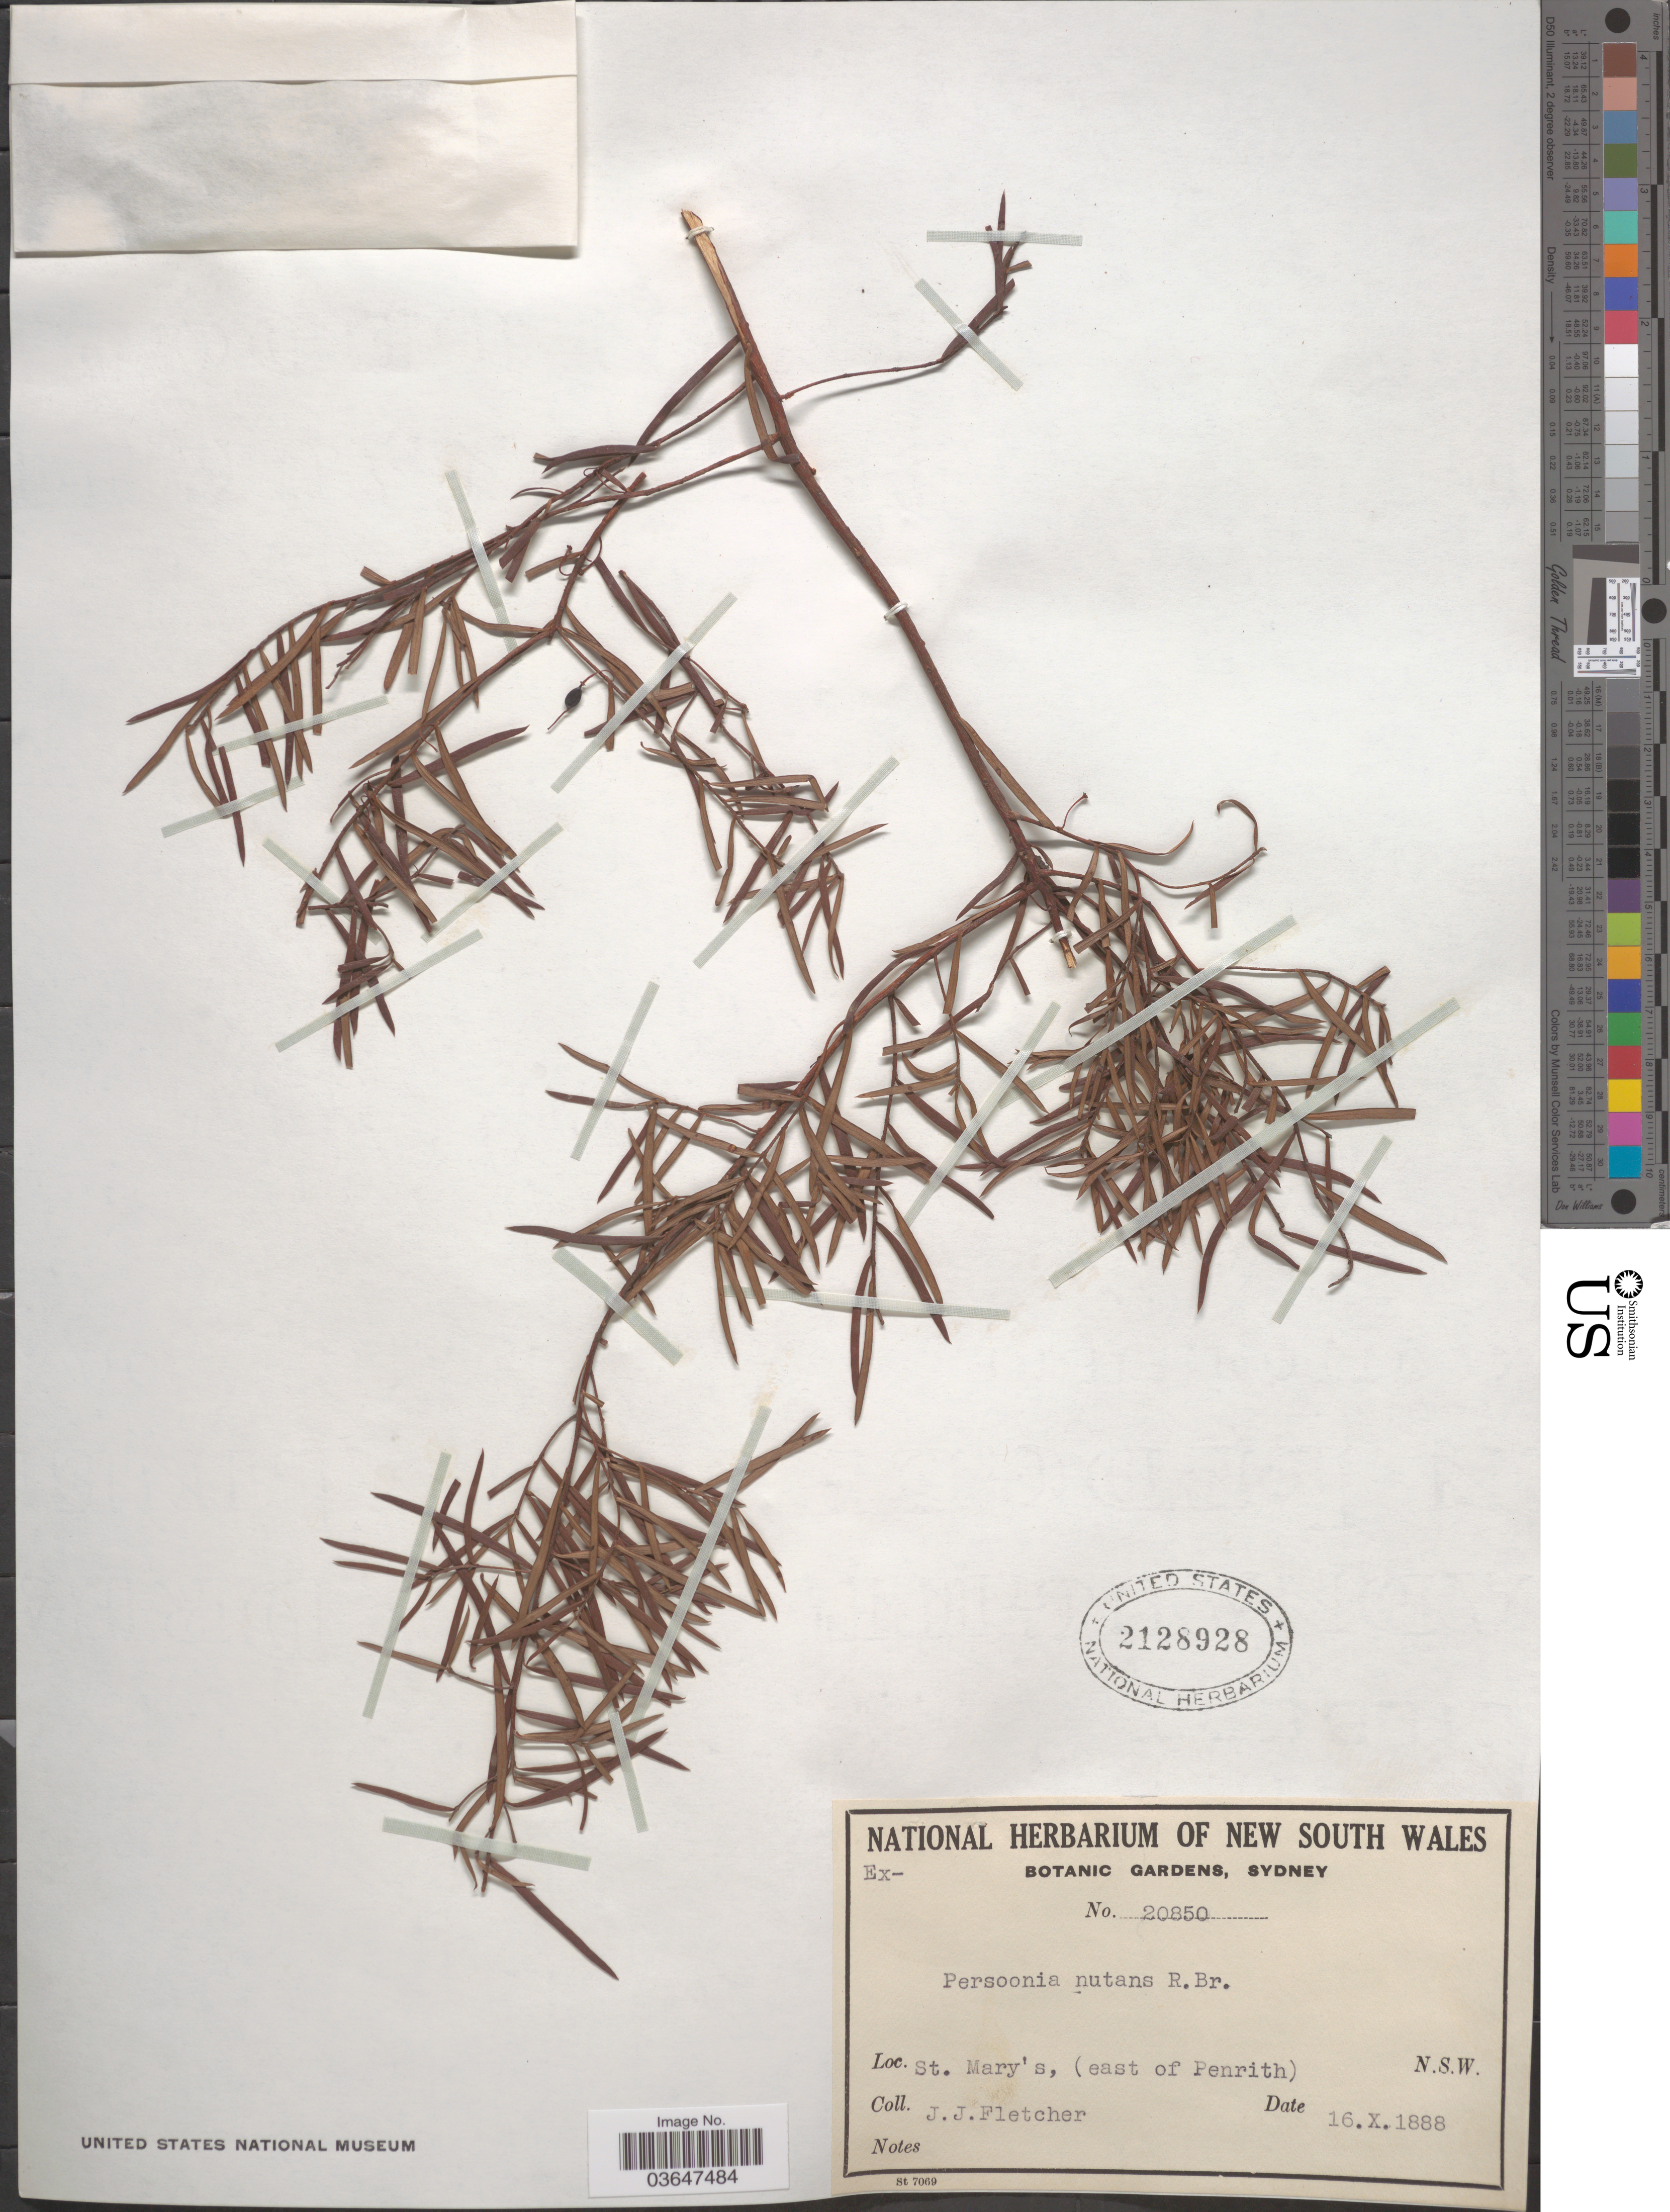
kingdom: Plantae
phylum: Tracheophyta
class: Magnoliopsida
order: Proteales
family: Proteaceae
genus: Persoonia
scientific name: Persoonia nutans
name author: R. Br.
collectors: J. Fletcher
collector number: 20850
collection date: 1888-10-16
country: Australia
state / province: New South Wales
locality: St. Mary's, (east of Penrith).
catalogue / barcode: US 2128928